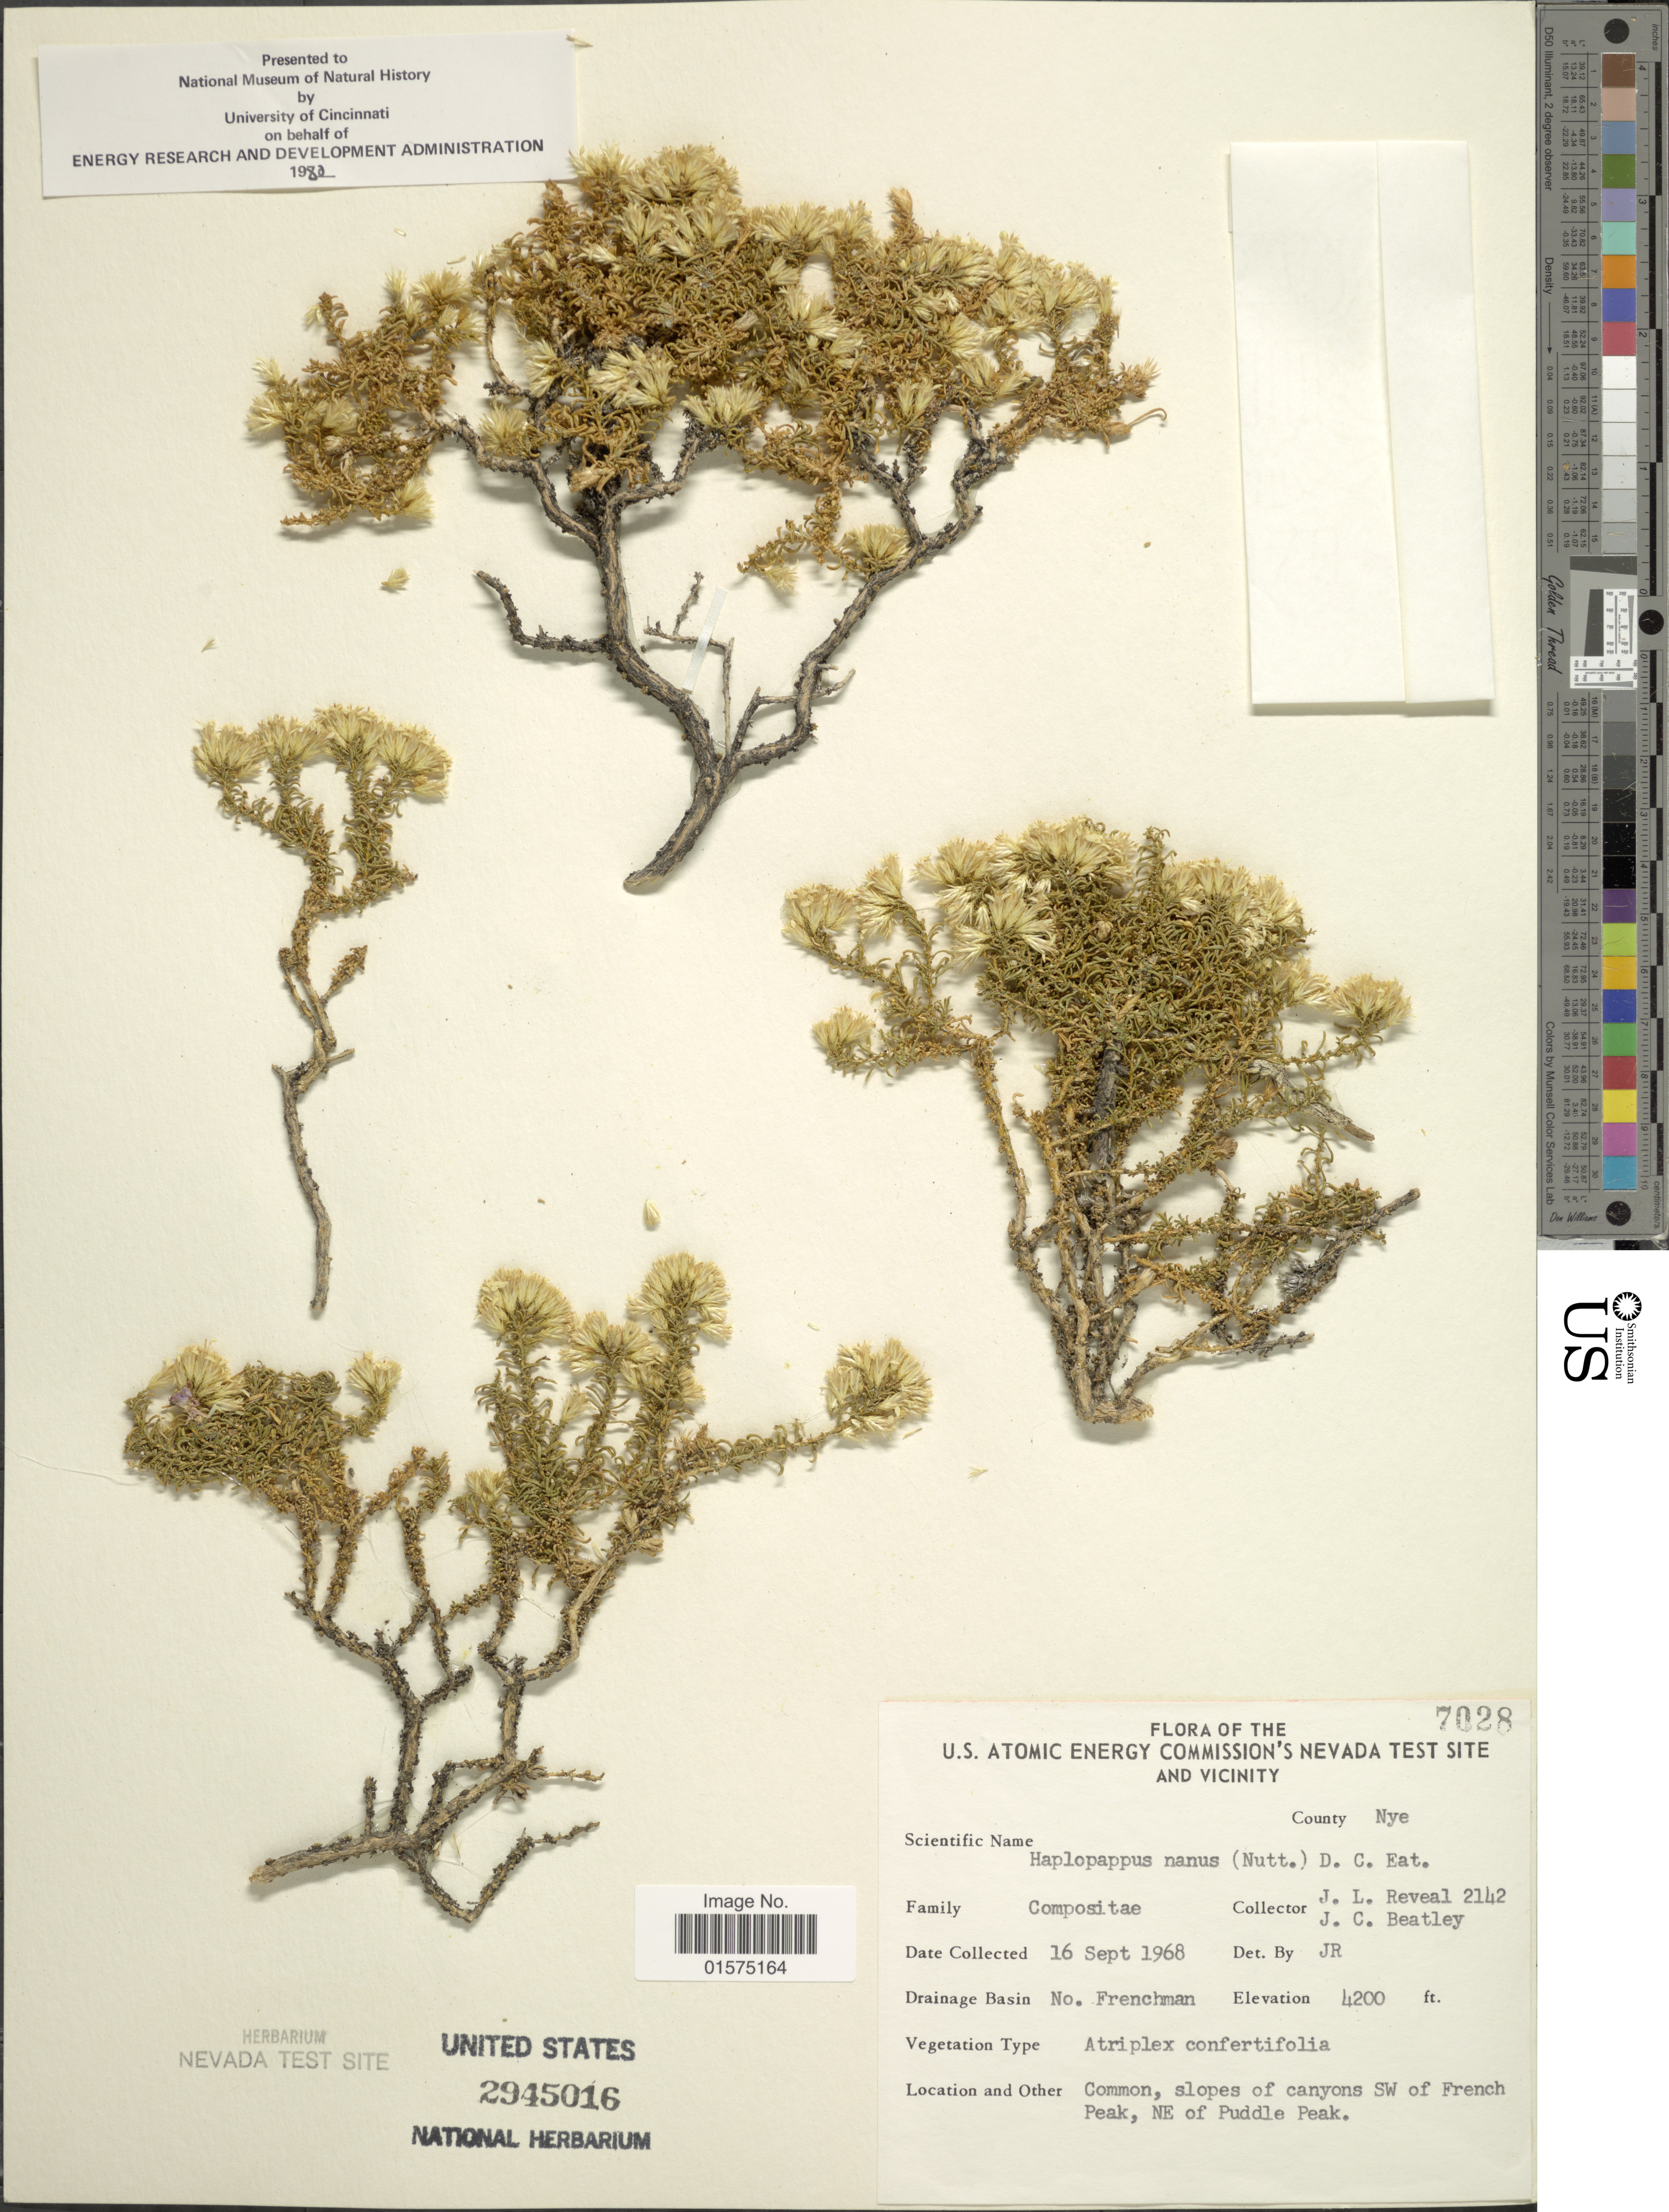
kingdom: Plantae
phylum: Tracheophyta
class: Magnoliopsida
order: Asterales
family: Asteraceae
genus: Ericameria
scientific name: Ericameria nana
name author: Nutt.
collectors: J. L. Reveal & J. C. Beatley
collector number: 2142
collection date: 1968-09-16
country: United States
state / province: Nevada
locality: U.S. Atomic Energy Commission's Nevada Test Site and vicinity. County Nye. Drainage Basin No. Frenchman. slopes of canyons SW of French Peak, NE of Puddle Peak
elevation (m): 1280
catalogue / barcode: US 2945016